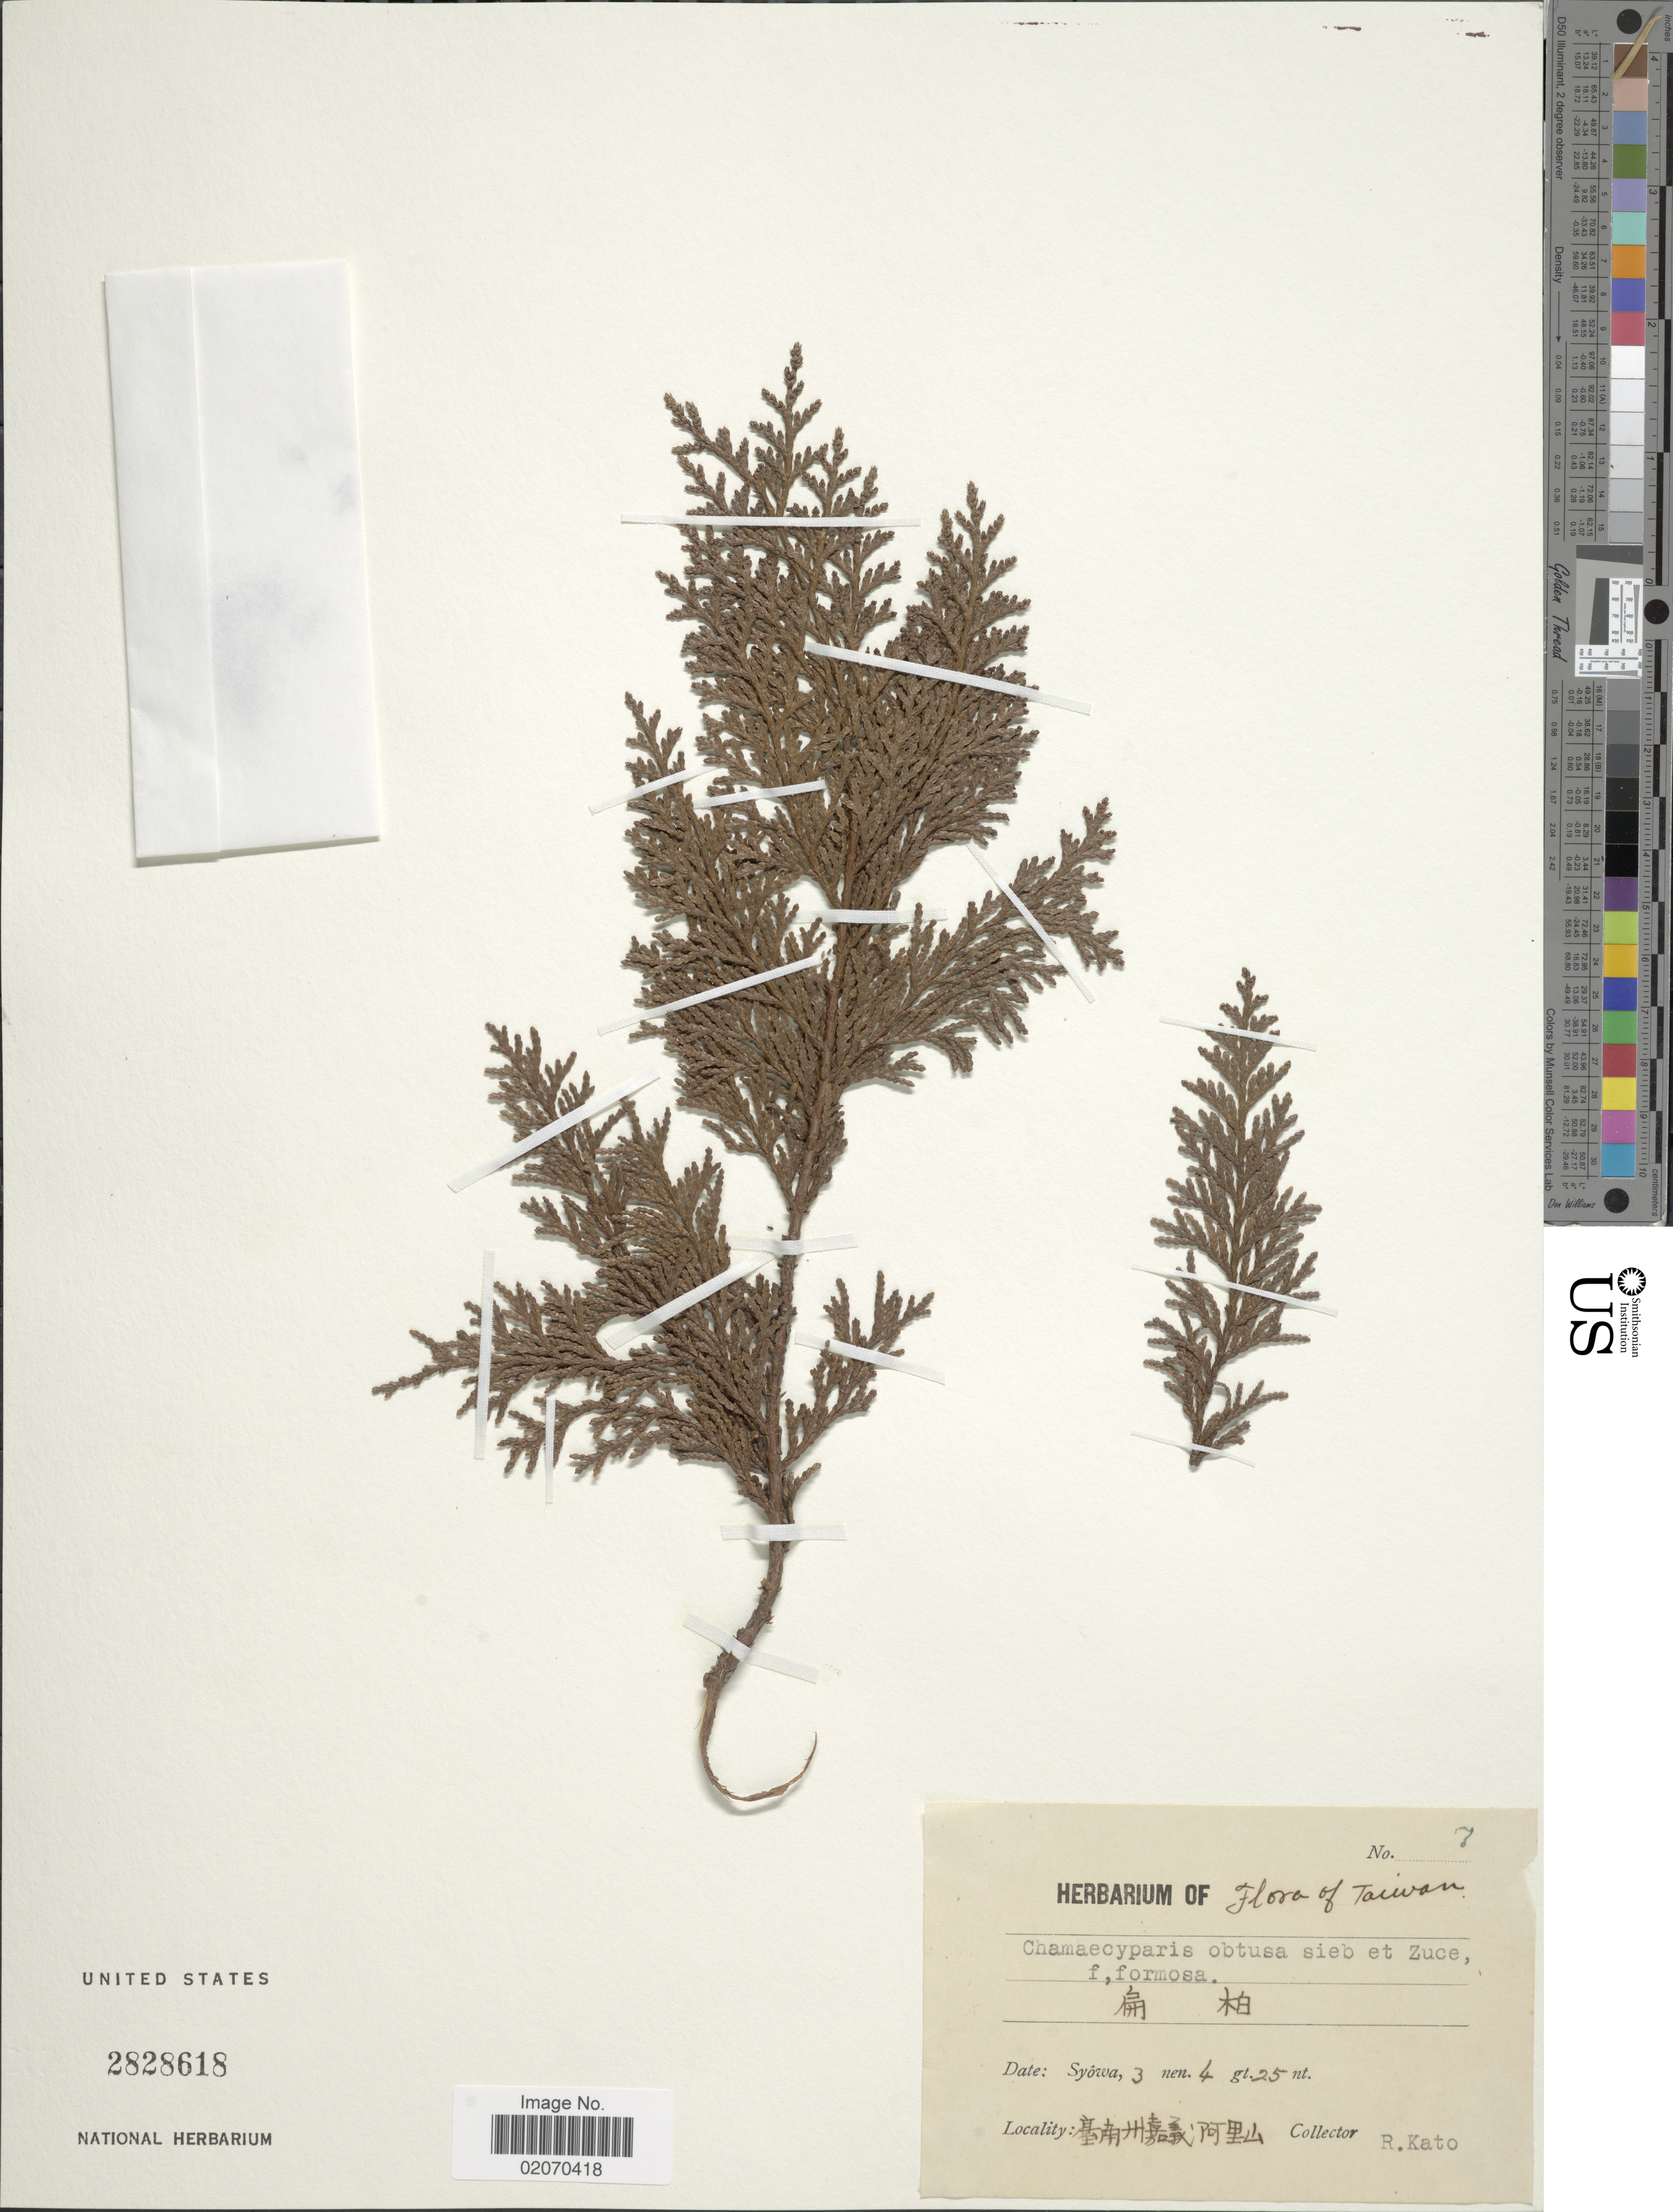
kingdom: Plantae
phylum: Tracheophyta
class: Pinopsida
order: Pinales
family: Cupressaceae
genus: Chamaecyparis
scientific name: Chamaecyparis obtusa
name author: (Siebold & Zucc.) Endl.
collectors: R. Kato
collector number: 7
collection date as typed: Syowa, 3 nen.4 gt.25 nt. (Japese Emperor Era)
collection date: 1928-04-25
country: Taiwan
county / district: Chiayi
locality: Alishan township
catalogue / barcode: US 2828618